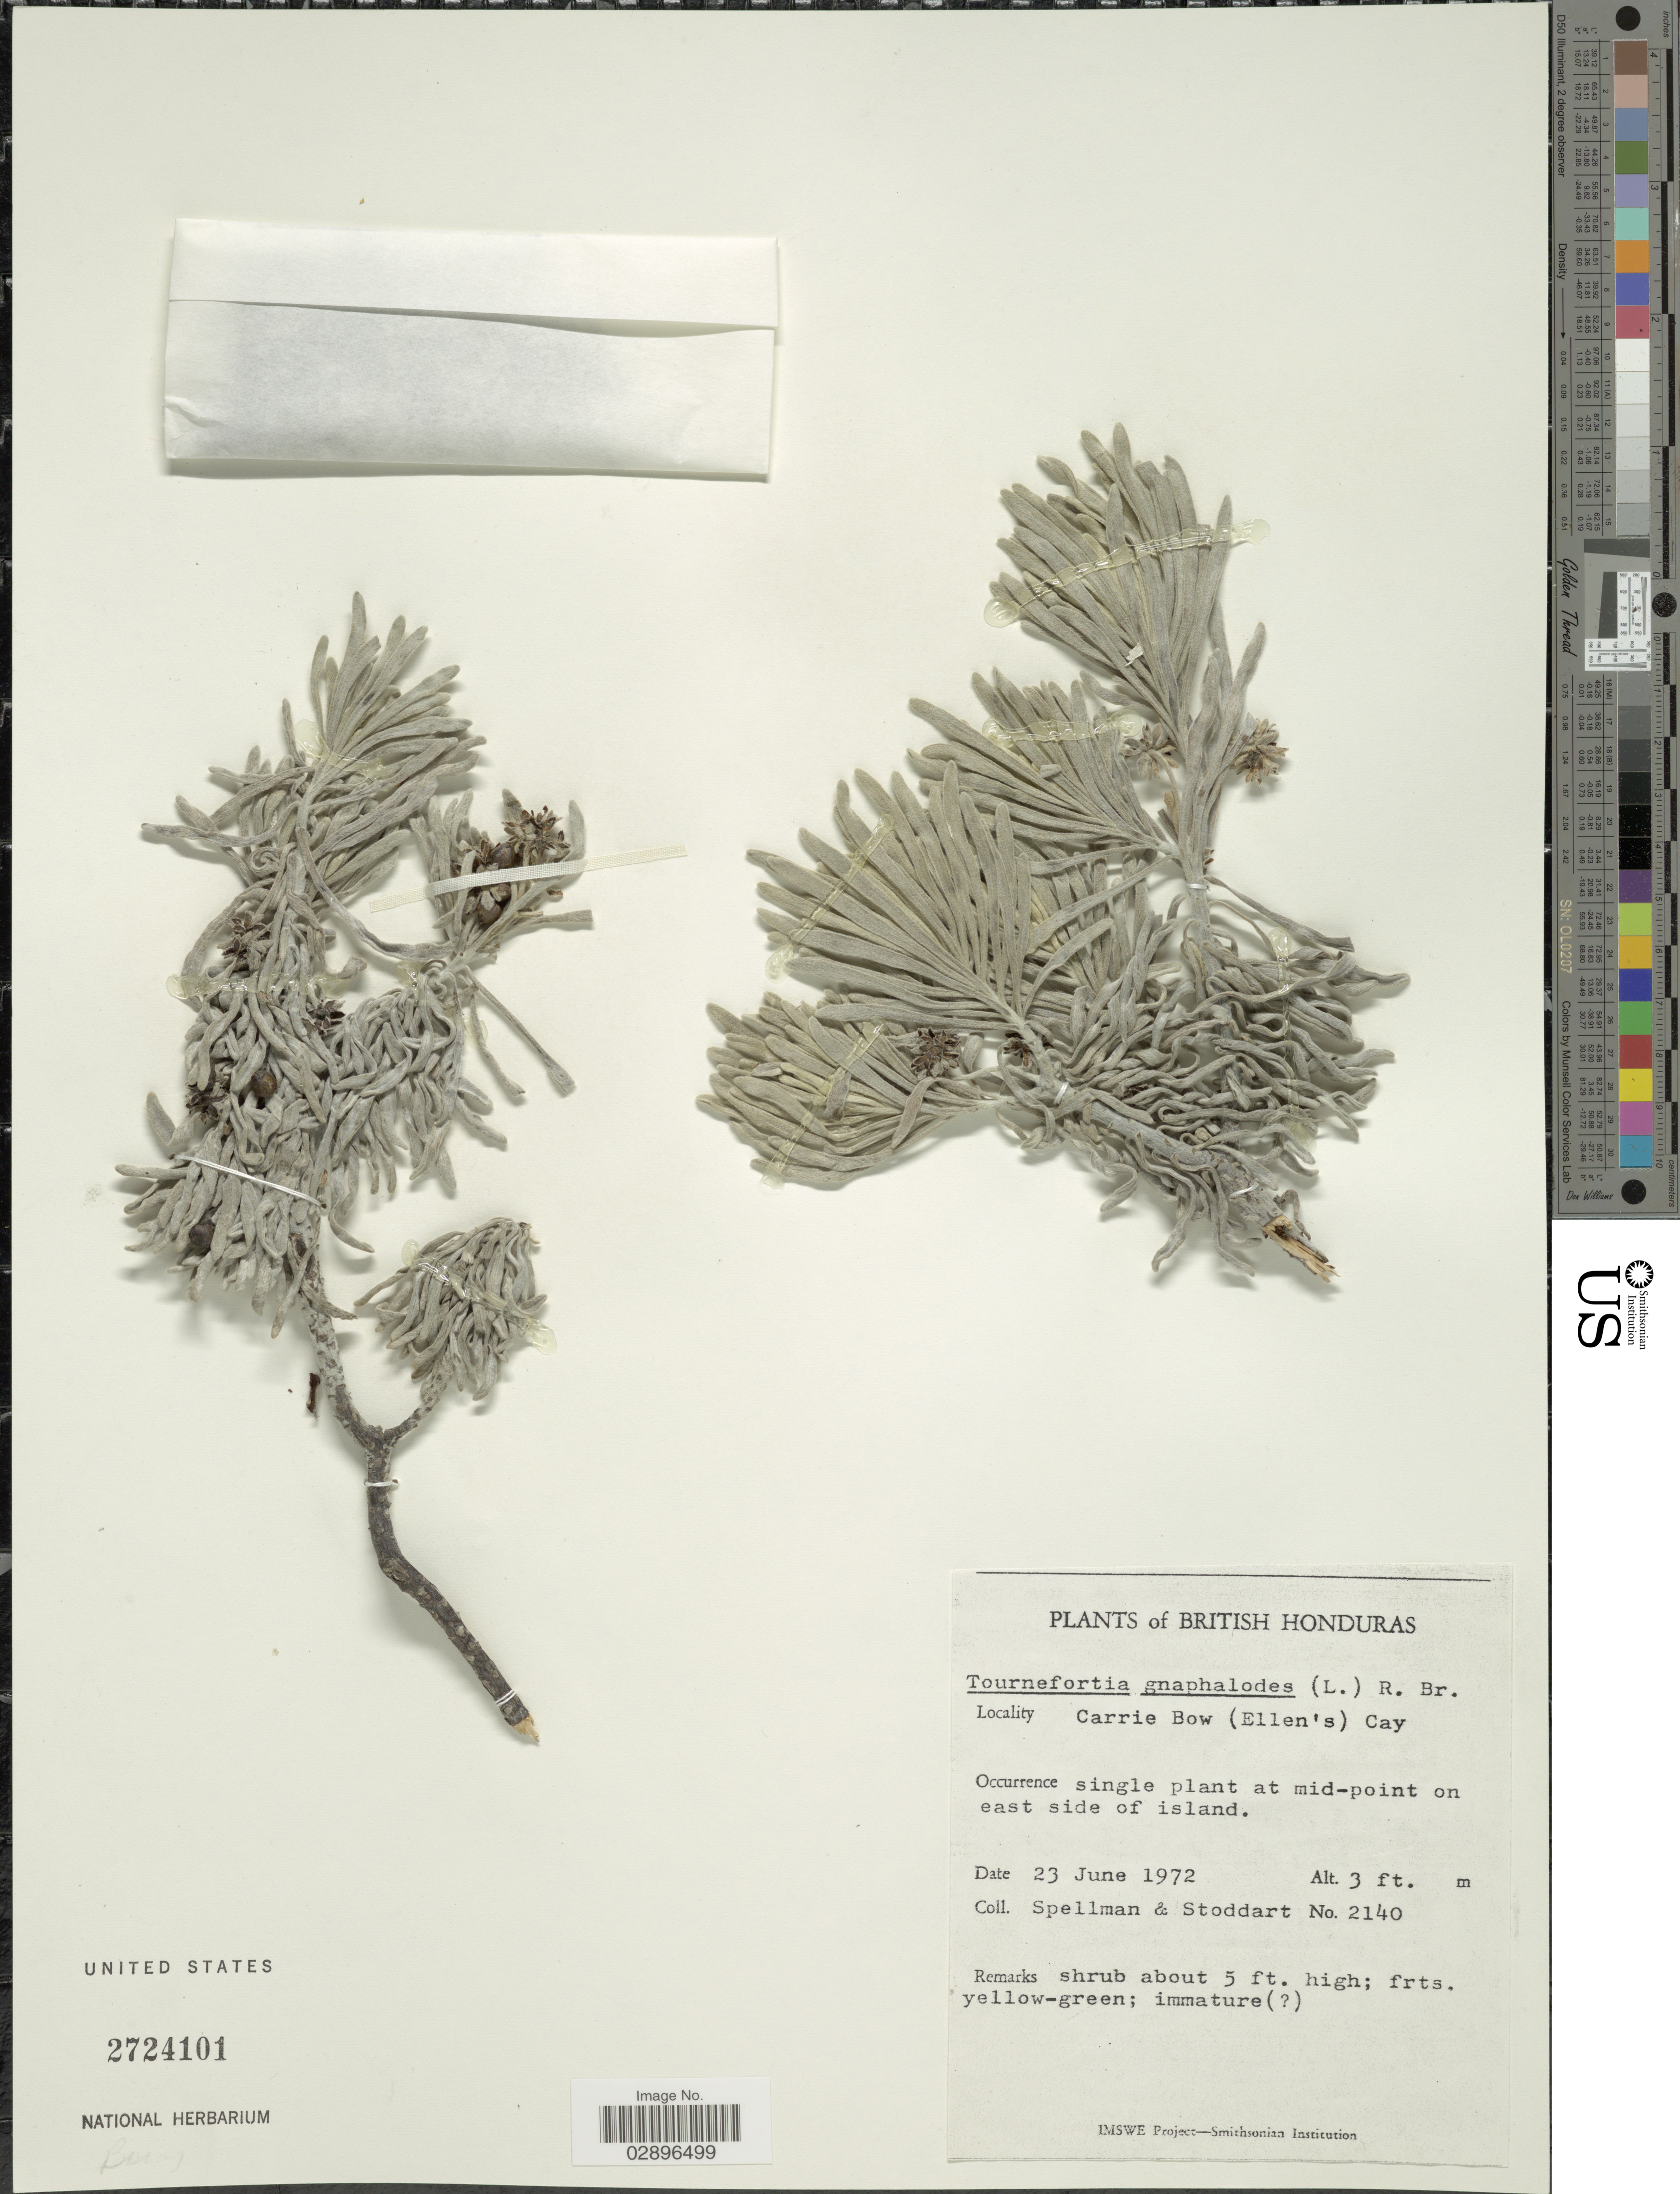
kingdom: Plantae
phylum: Tracheophyta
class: Magnoliopsida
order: Boraginales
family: Heliotropiaceae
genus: Tournefortia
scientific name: Tournefortia gnaphalodes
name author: (L.) R. Br.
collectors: Spellman, -- & -. Stoddart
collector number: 2140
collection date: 1972-06-23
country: Belize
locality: British Honduras. Carrie Bow (Ellen's) Cay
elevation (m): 1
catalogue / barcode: US 2724101